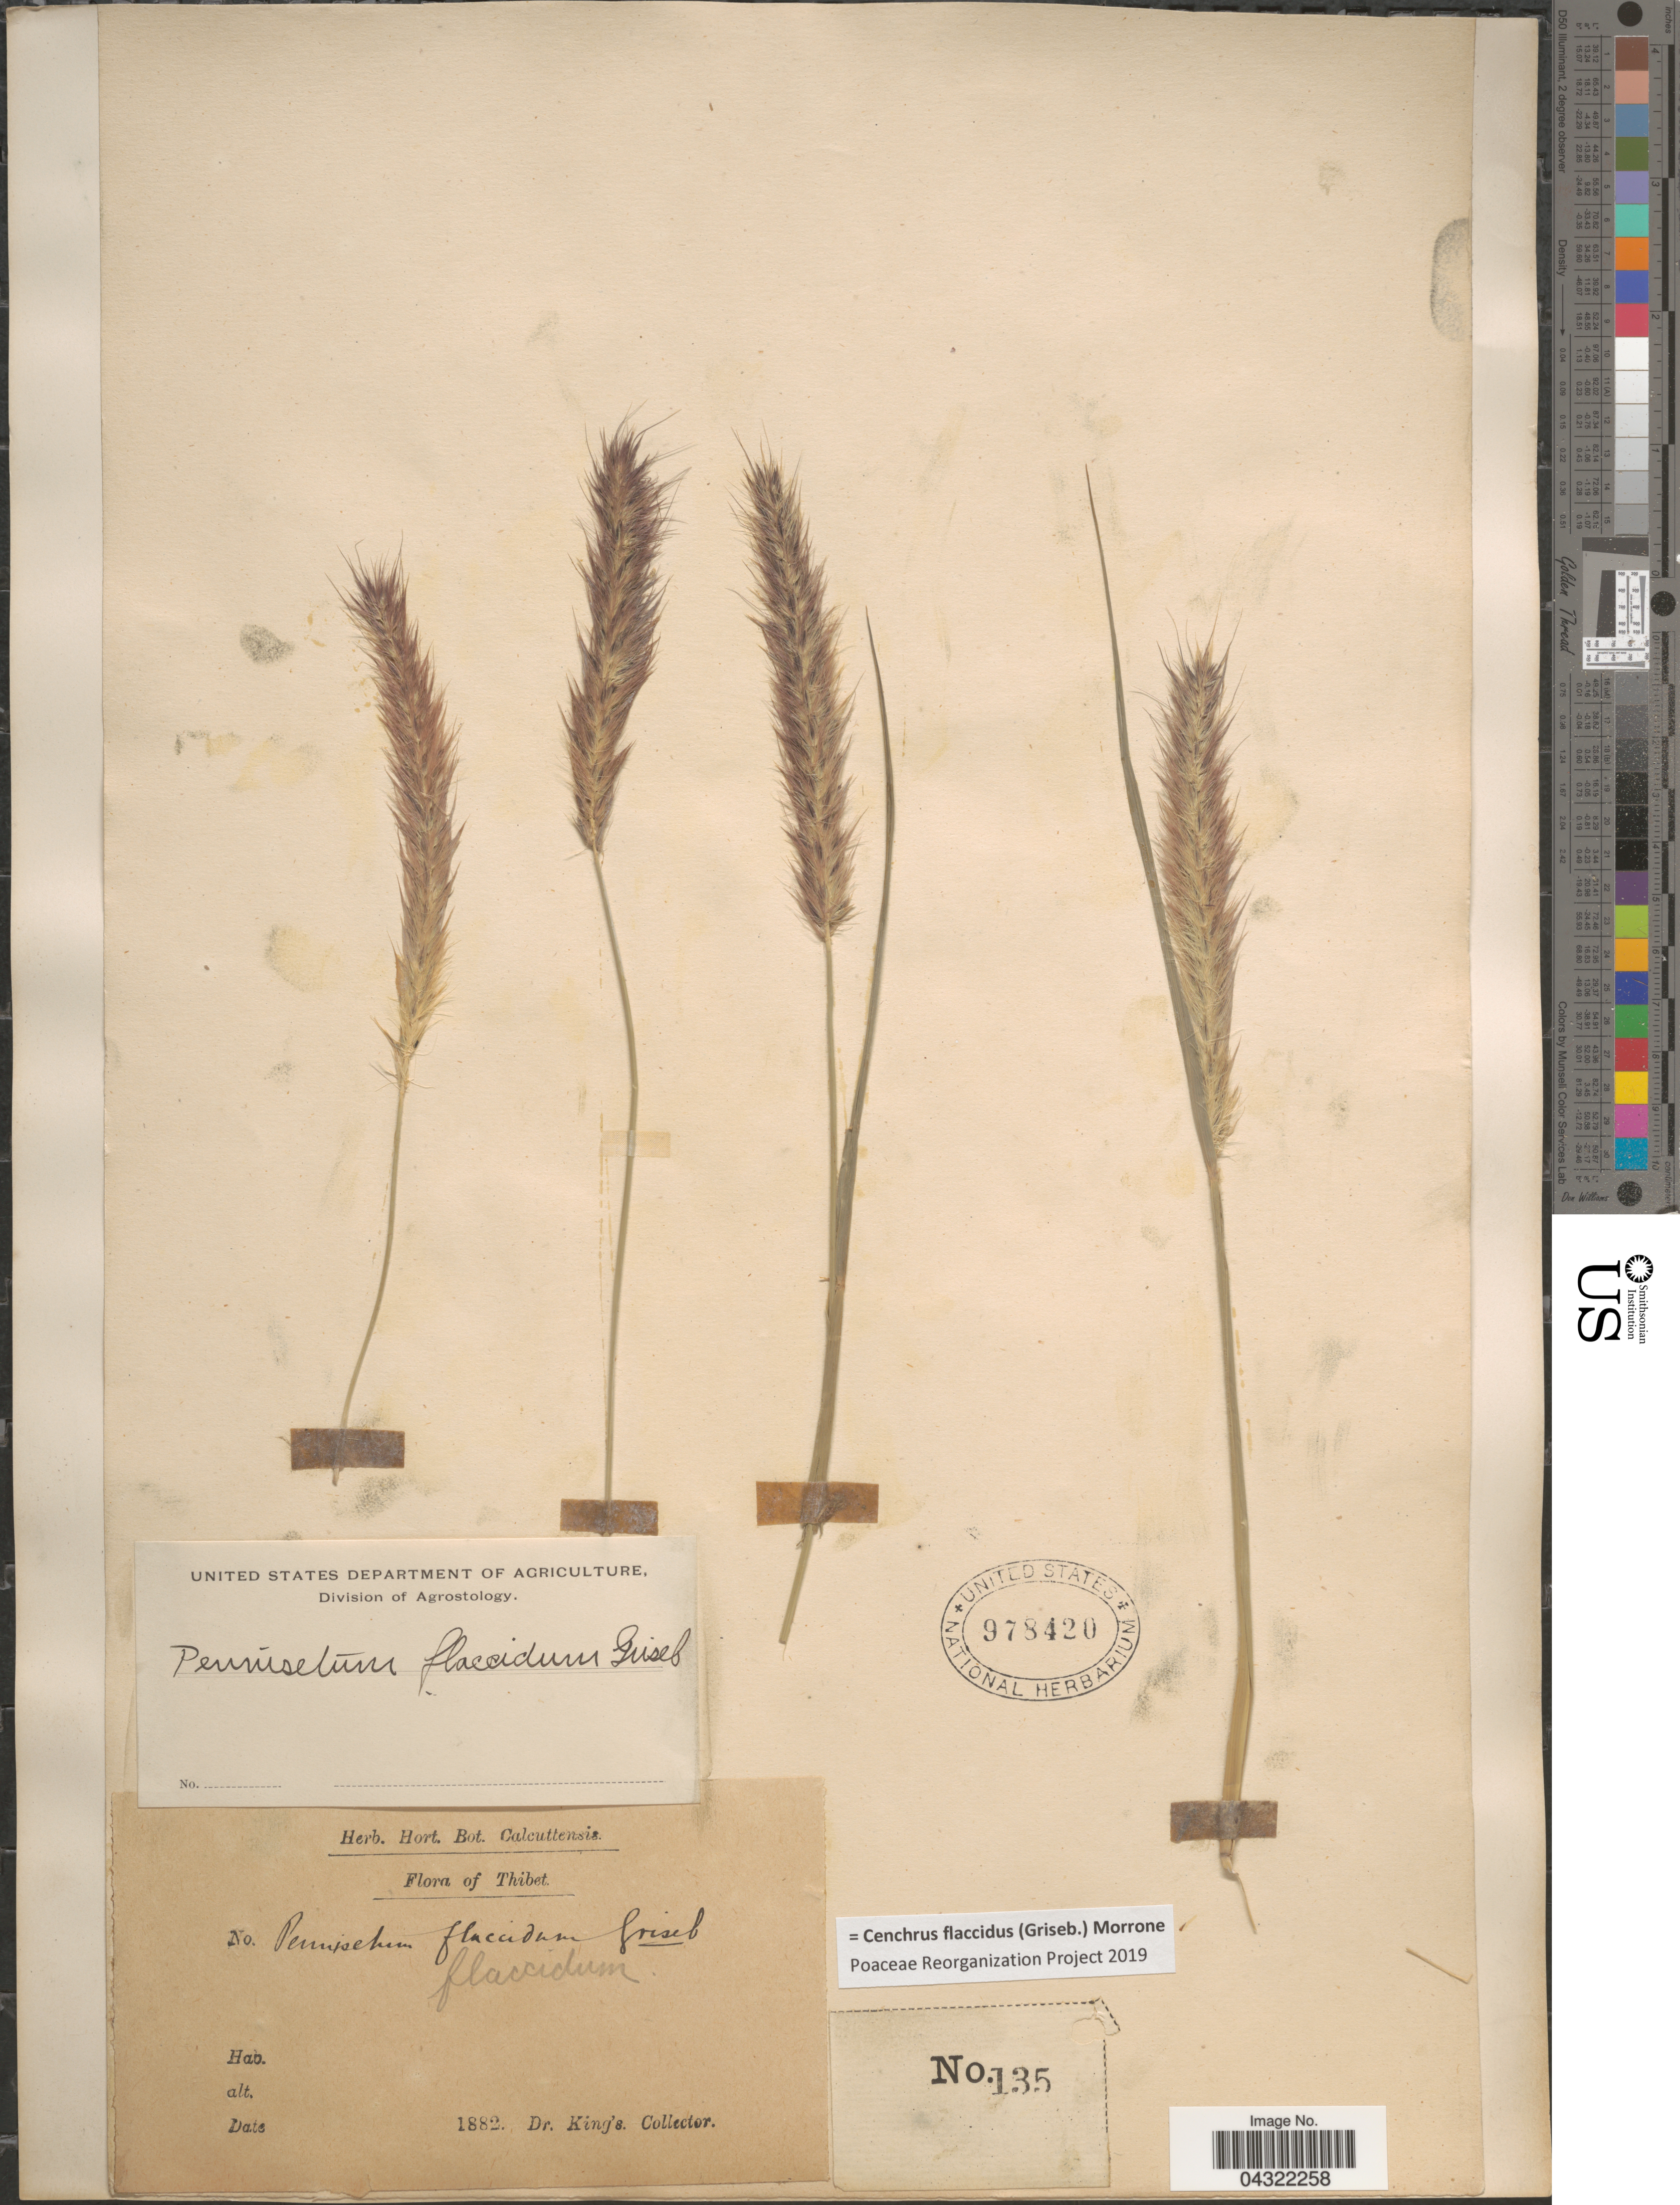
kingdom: Plantae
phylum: Tracheophyta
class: Liliopsida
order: Poales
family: Poaceae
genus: Cenchrus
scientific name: Cenchrus flaccidus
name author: (Griseb.) Morrone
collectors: Dr. King's collector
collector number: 135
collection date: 1882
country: China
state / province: Xizang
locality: Thibet.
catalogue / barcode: US 978420